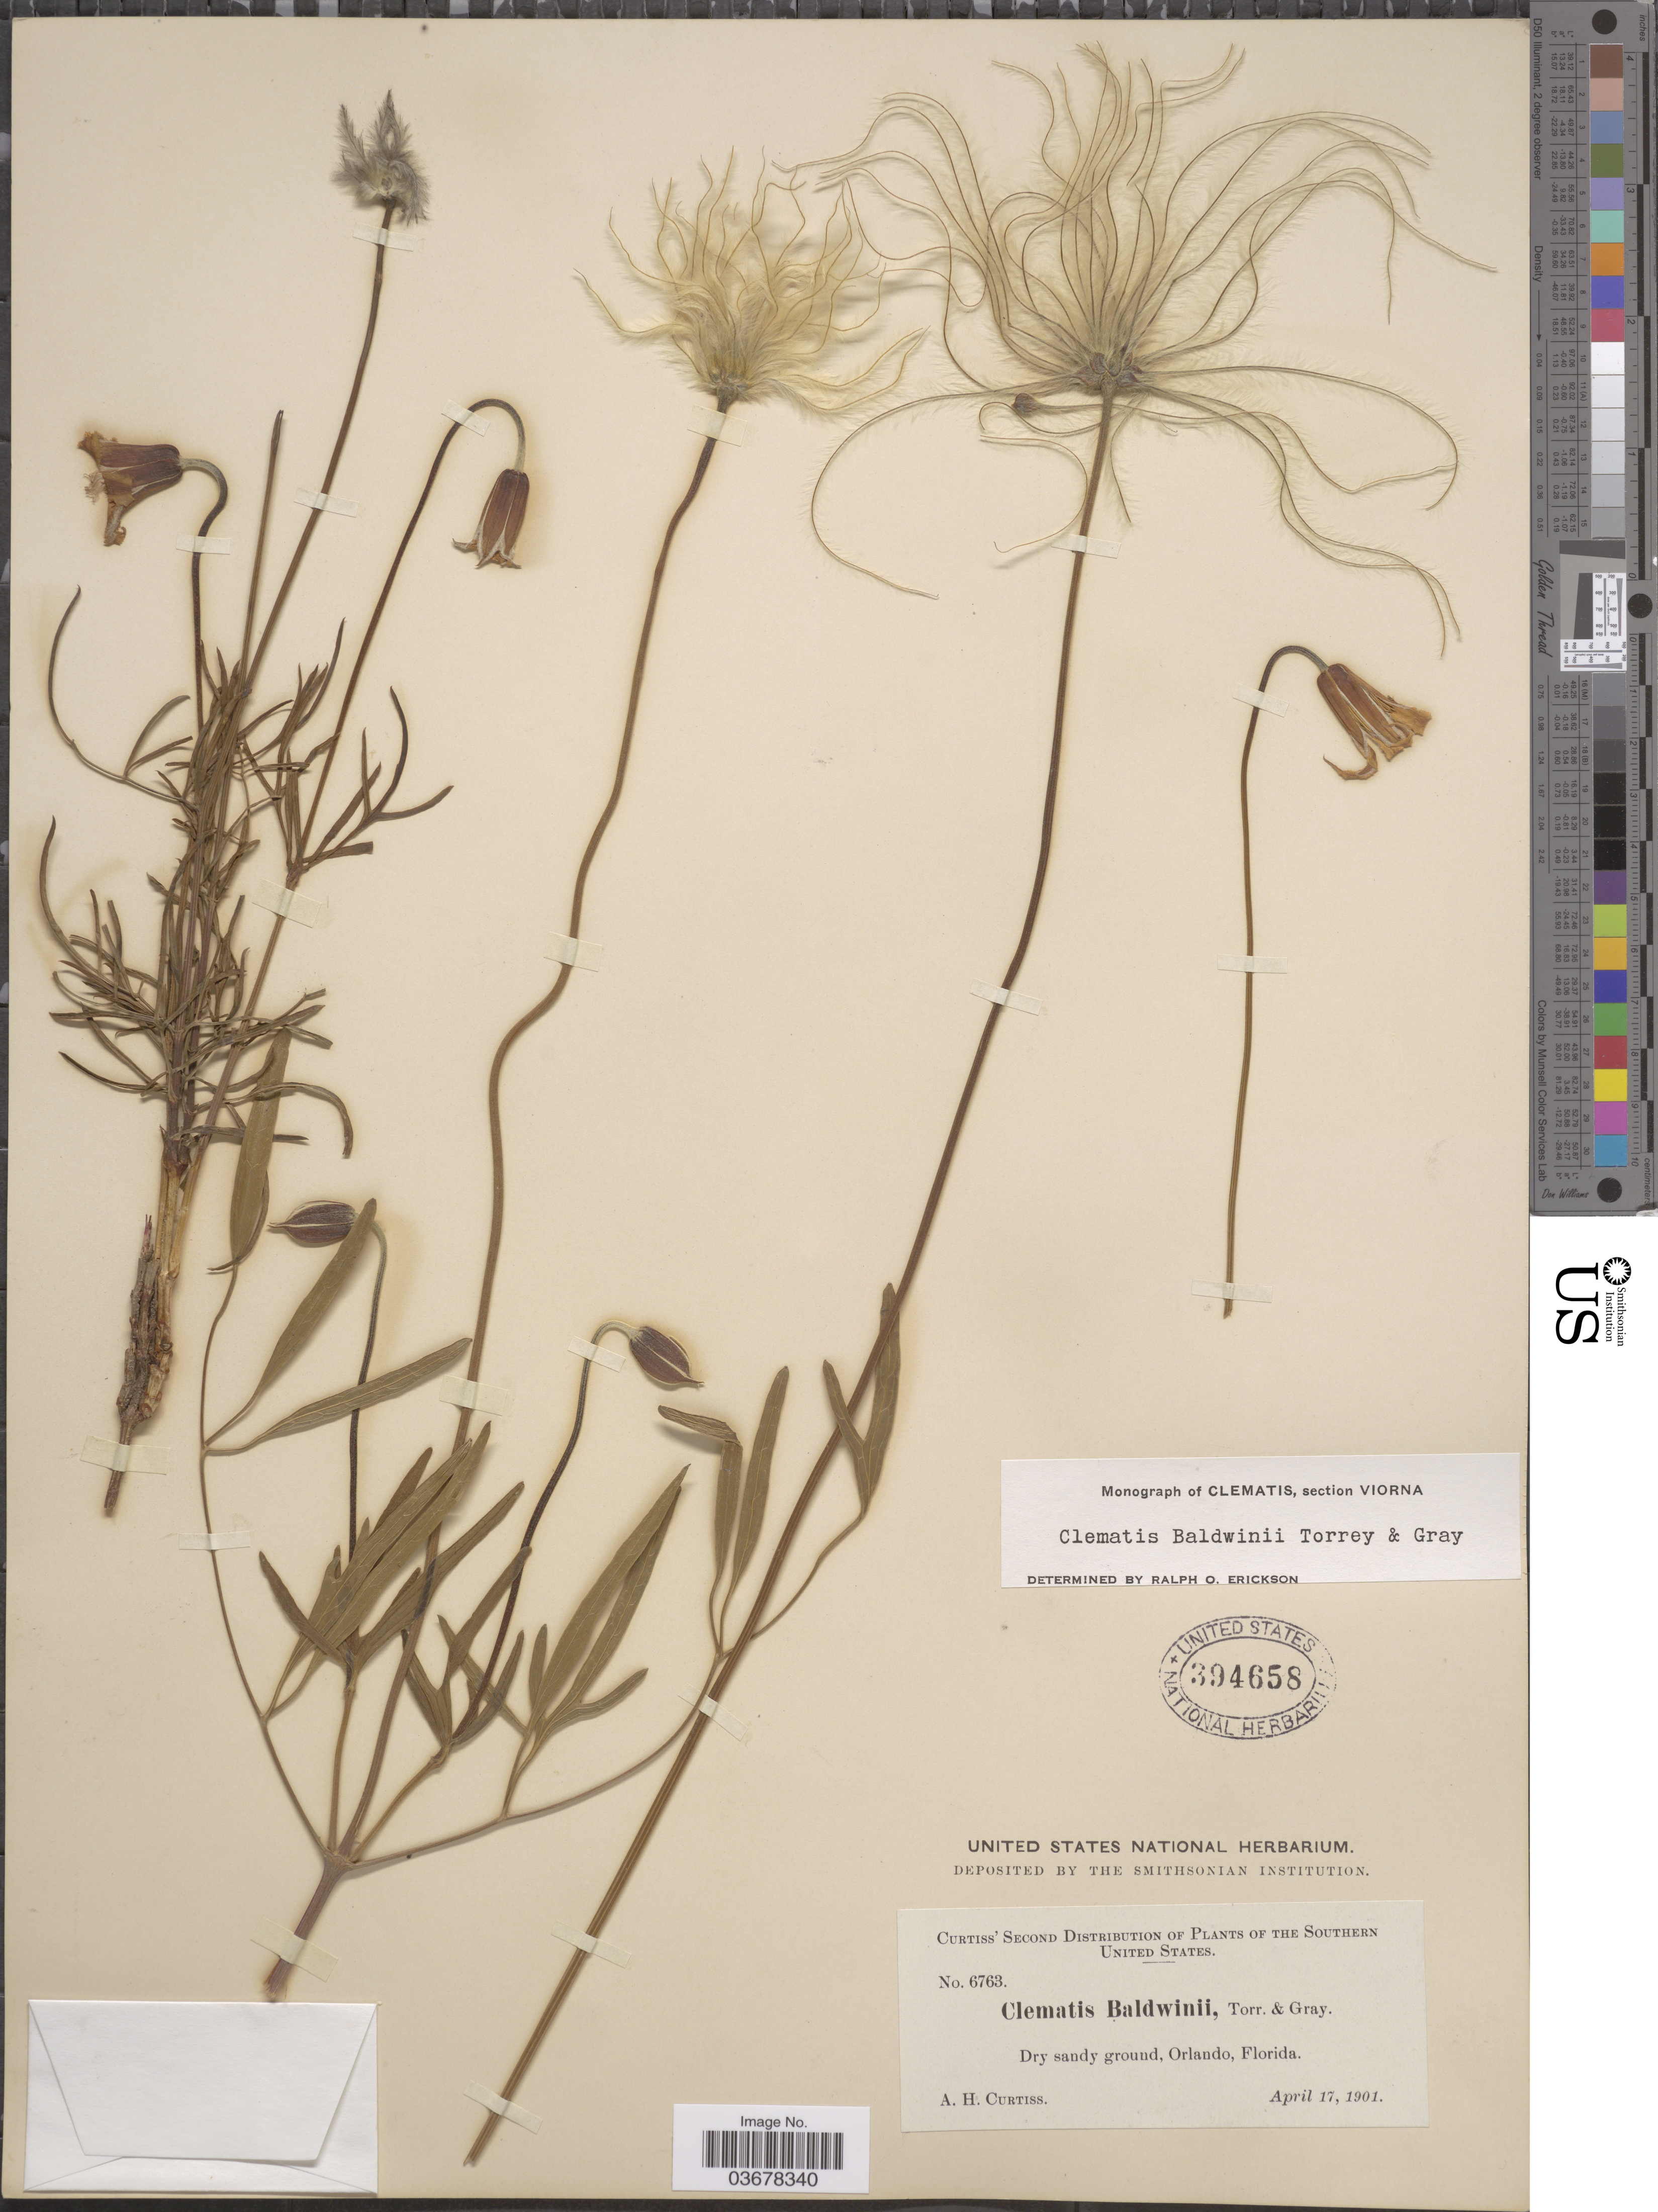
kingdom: Plantae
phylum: Tracheophyta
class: Magnoliopsida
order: Ranunculales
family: Ranunculaceae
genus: Clematis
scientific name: Clematis viorna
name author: L.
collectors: A. H. Curtiss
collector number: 6763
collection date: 1901-04-17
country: United States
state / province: Florida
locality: Southern United States. Orlando.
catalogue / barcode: US 394658